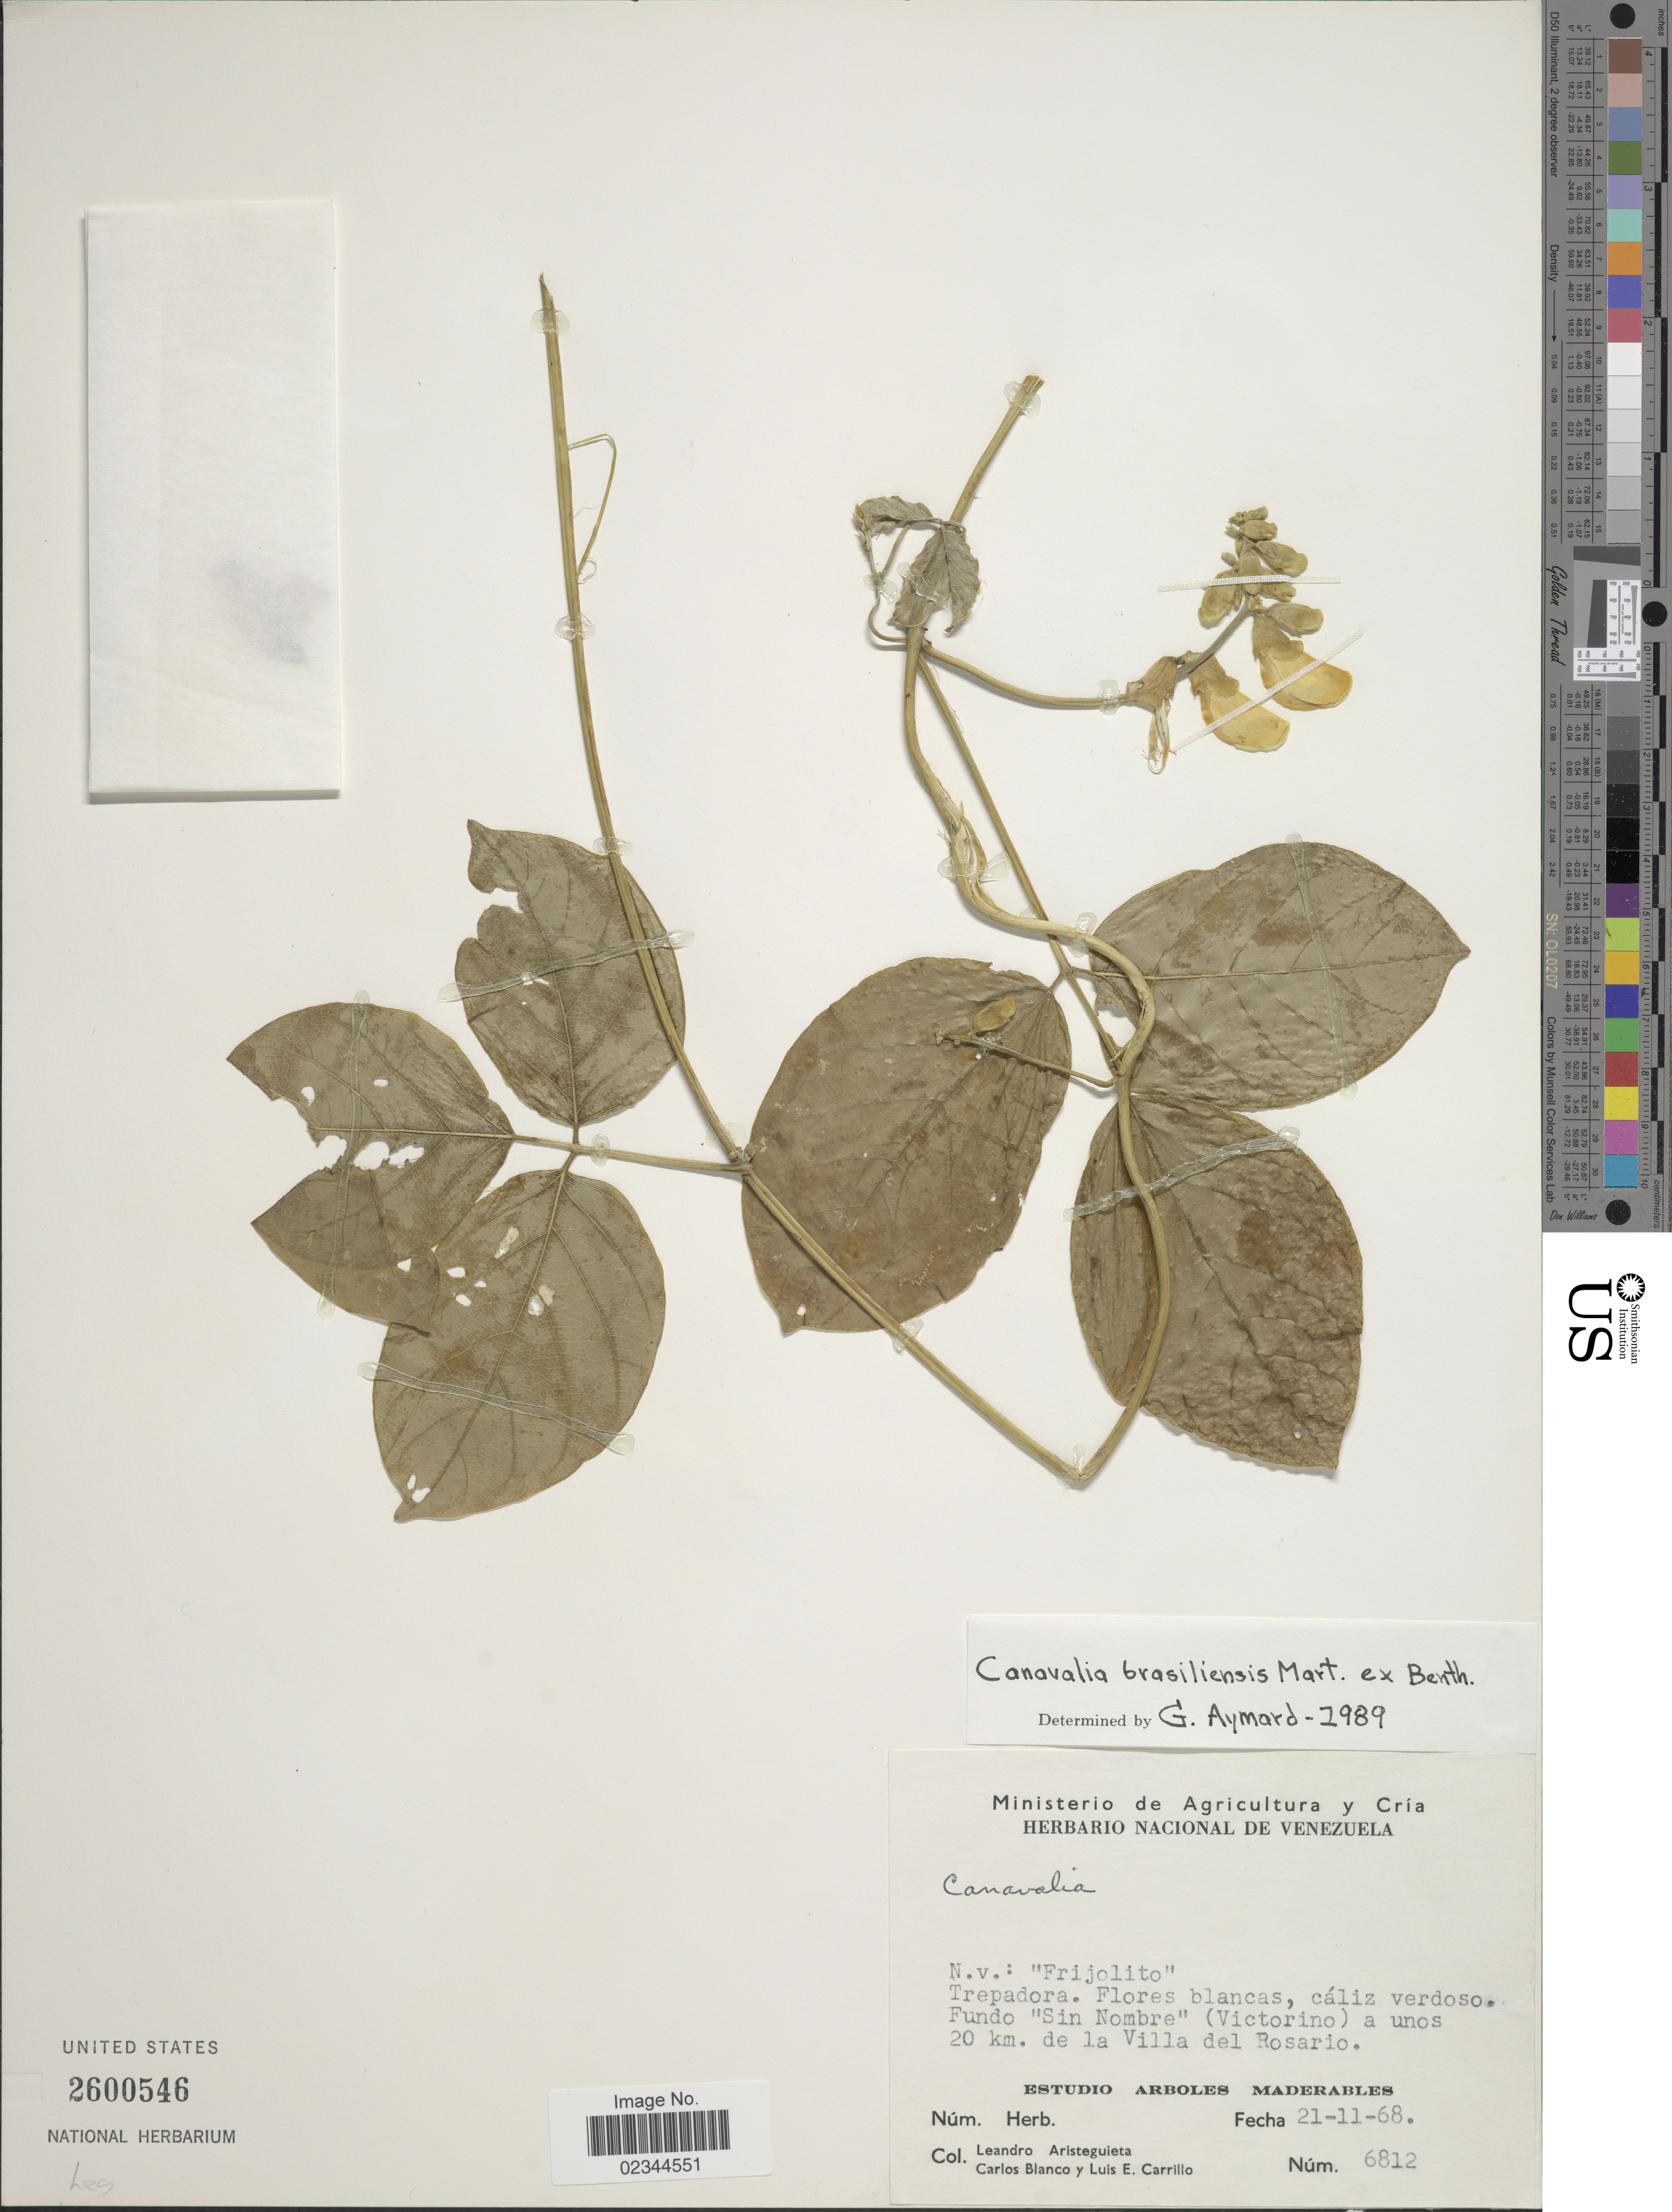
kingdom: Plantae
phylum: Tracheophyta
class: Magnoliopsida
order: Fabales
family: Fabaceae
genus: Canavalia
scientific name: Canavalia brasiliensis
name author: Mart. ex Benth.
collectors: L. Aristeguieta, C. Blanco & L. Carrillo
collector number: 6812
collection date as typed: Transcribed d/m/y: 21/11/68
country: Venezuela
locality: Fundo Sin Nombre (Victorino) a unos 20 km de la Villa del Rosario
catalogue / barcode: US 2600546